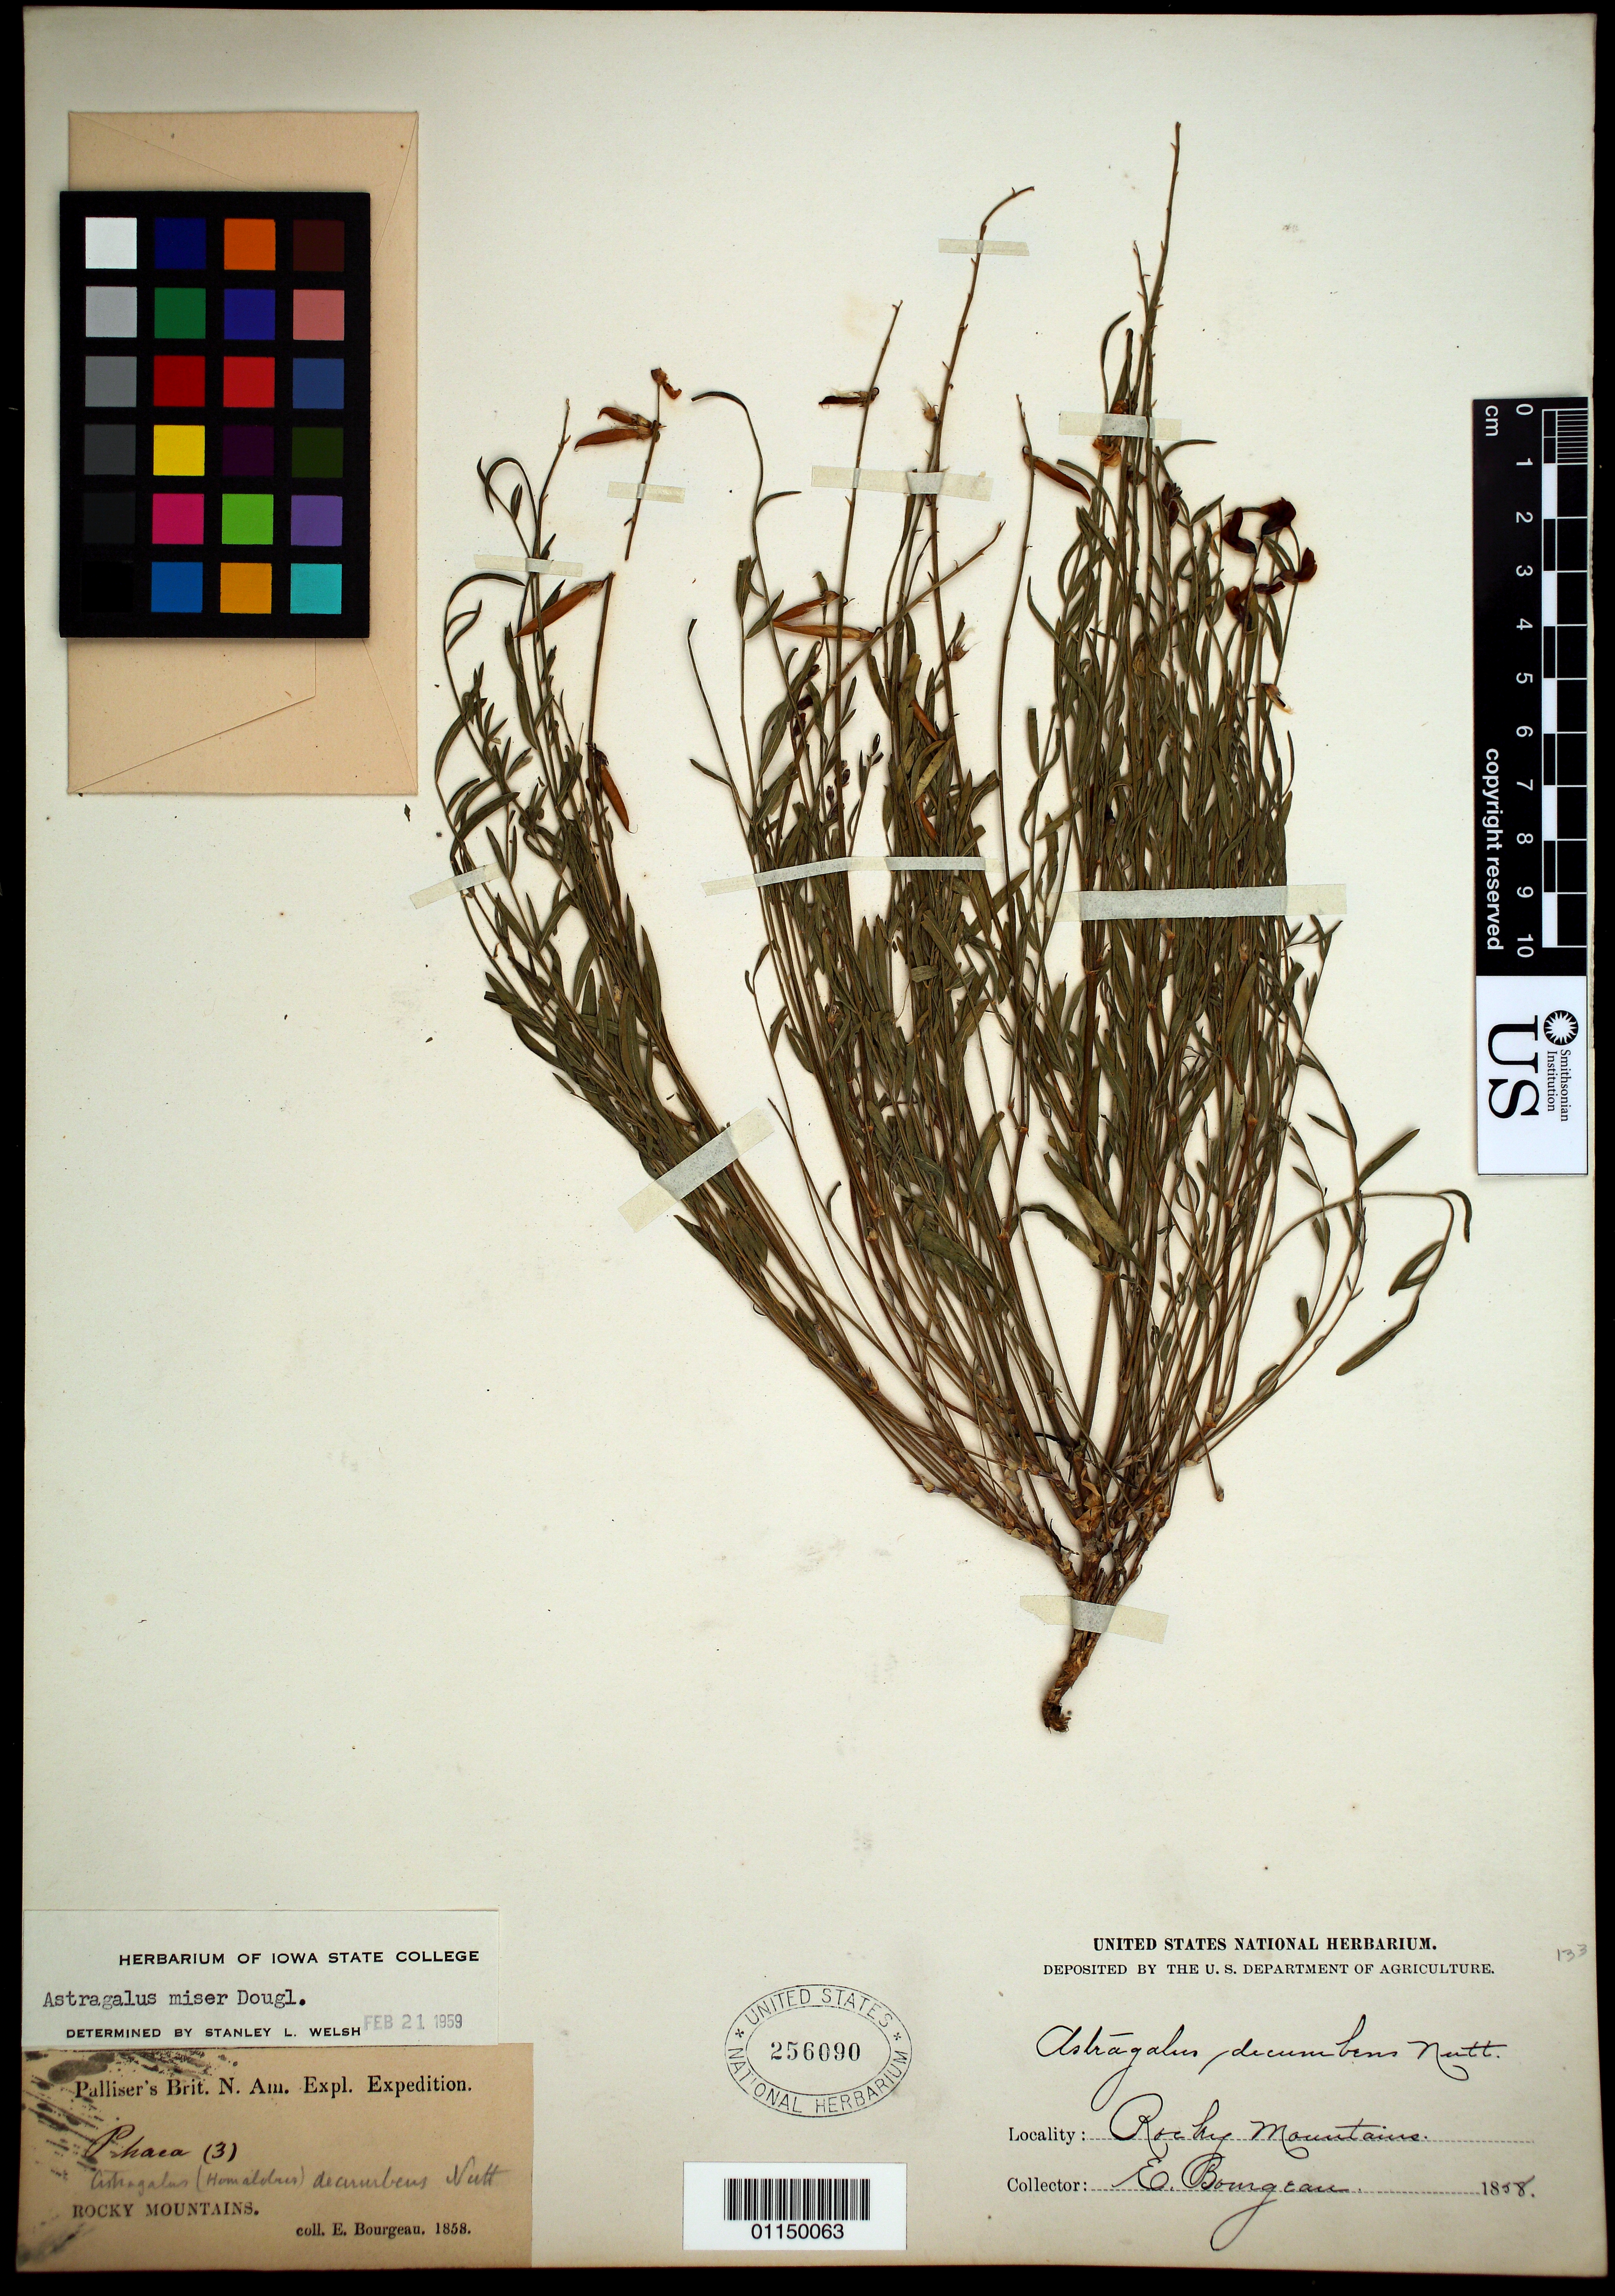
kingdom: Plantae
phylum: Tracheophyta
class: Magnoliopsida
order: Fabales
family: Fabaceae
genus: Astragalus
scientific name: Astragalus miser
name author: Douglas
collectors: E. Bourgeau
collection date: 1858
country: Canada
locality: Rocky Mountains.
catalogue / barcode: US 256090